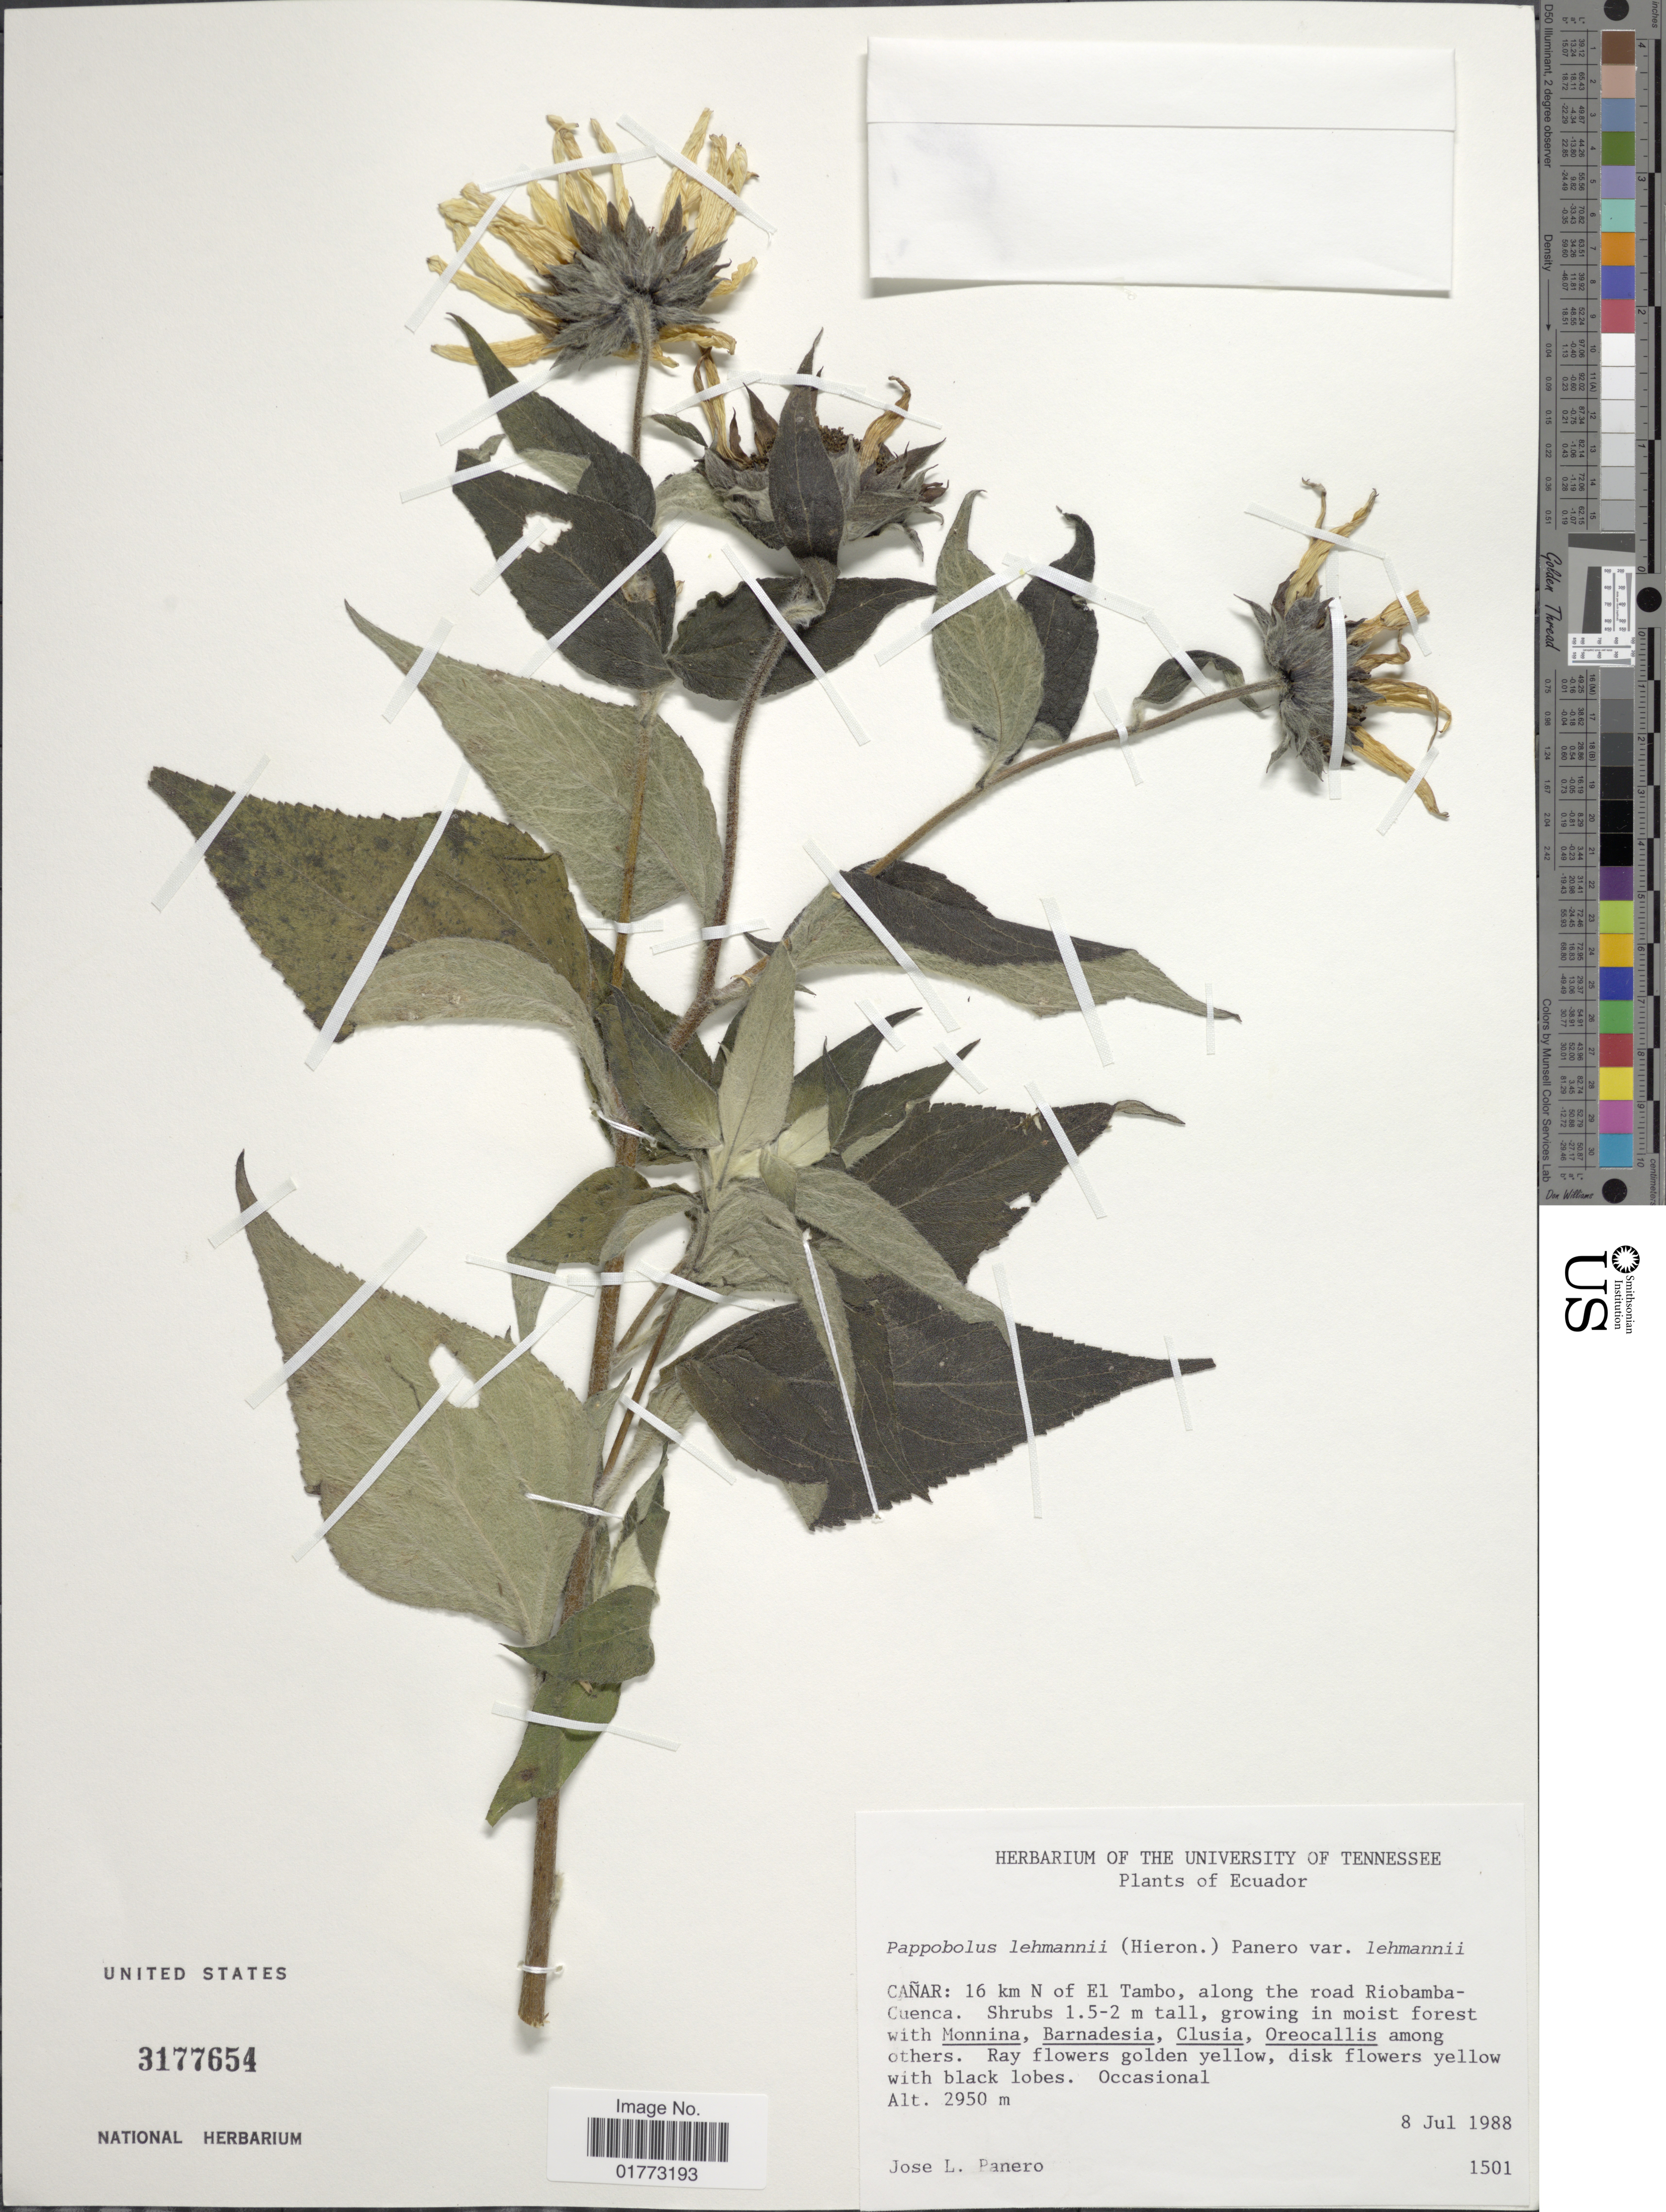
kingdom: Plantae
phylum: Tracheophyta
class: Magnoliopsida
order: Asterales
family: Asteraceae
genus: Pappobolus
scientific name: Pappobolus lehmannii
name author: (Hieron.) Panero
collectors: J. L. Panero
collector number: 1501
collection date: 1988-07-08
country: Ecuador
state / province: Cañar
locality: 16 km N of El Tambo, along the road Riobamba- Cuenca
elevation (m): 2950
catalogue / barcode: US 3177654